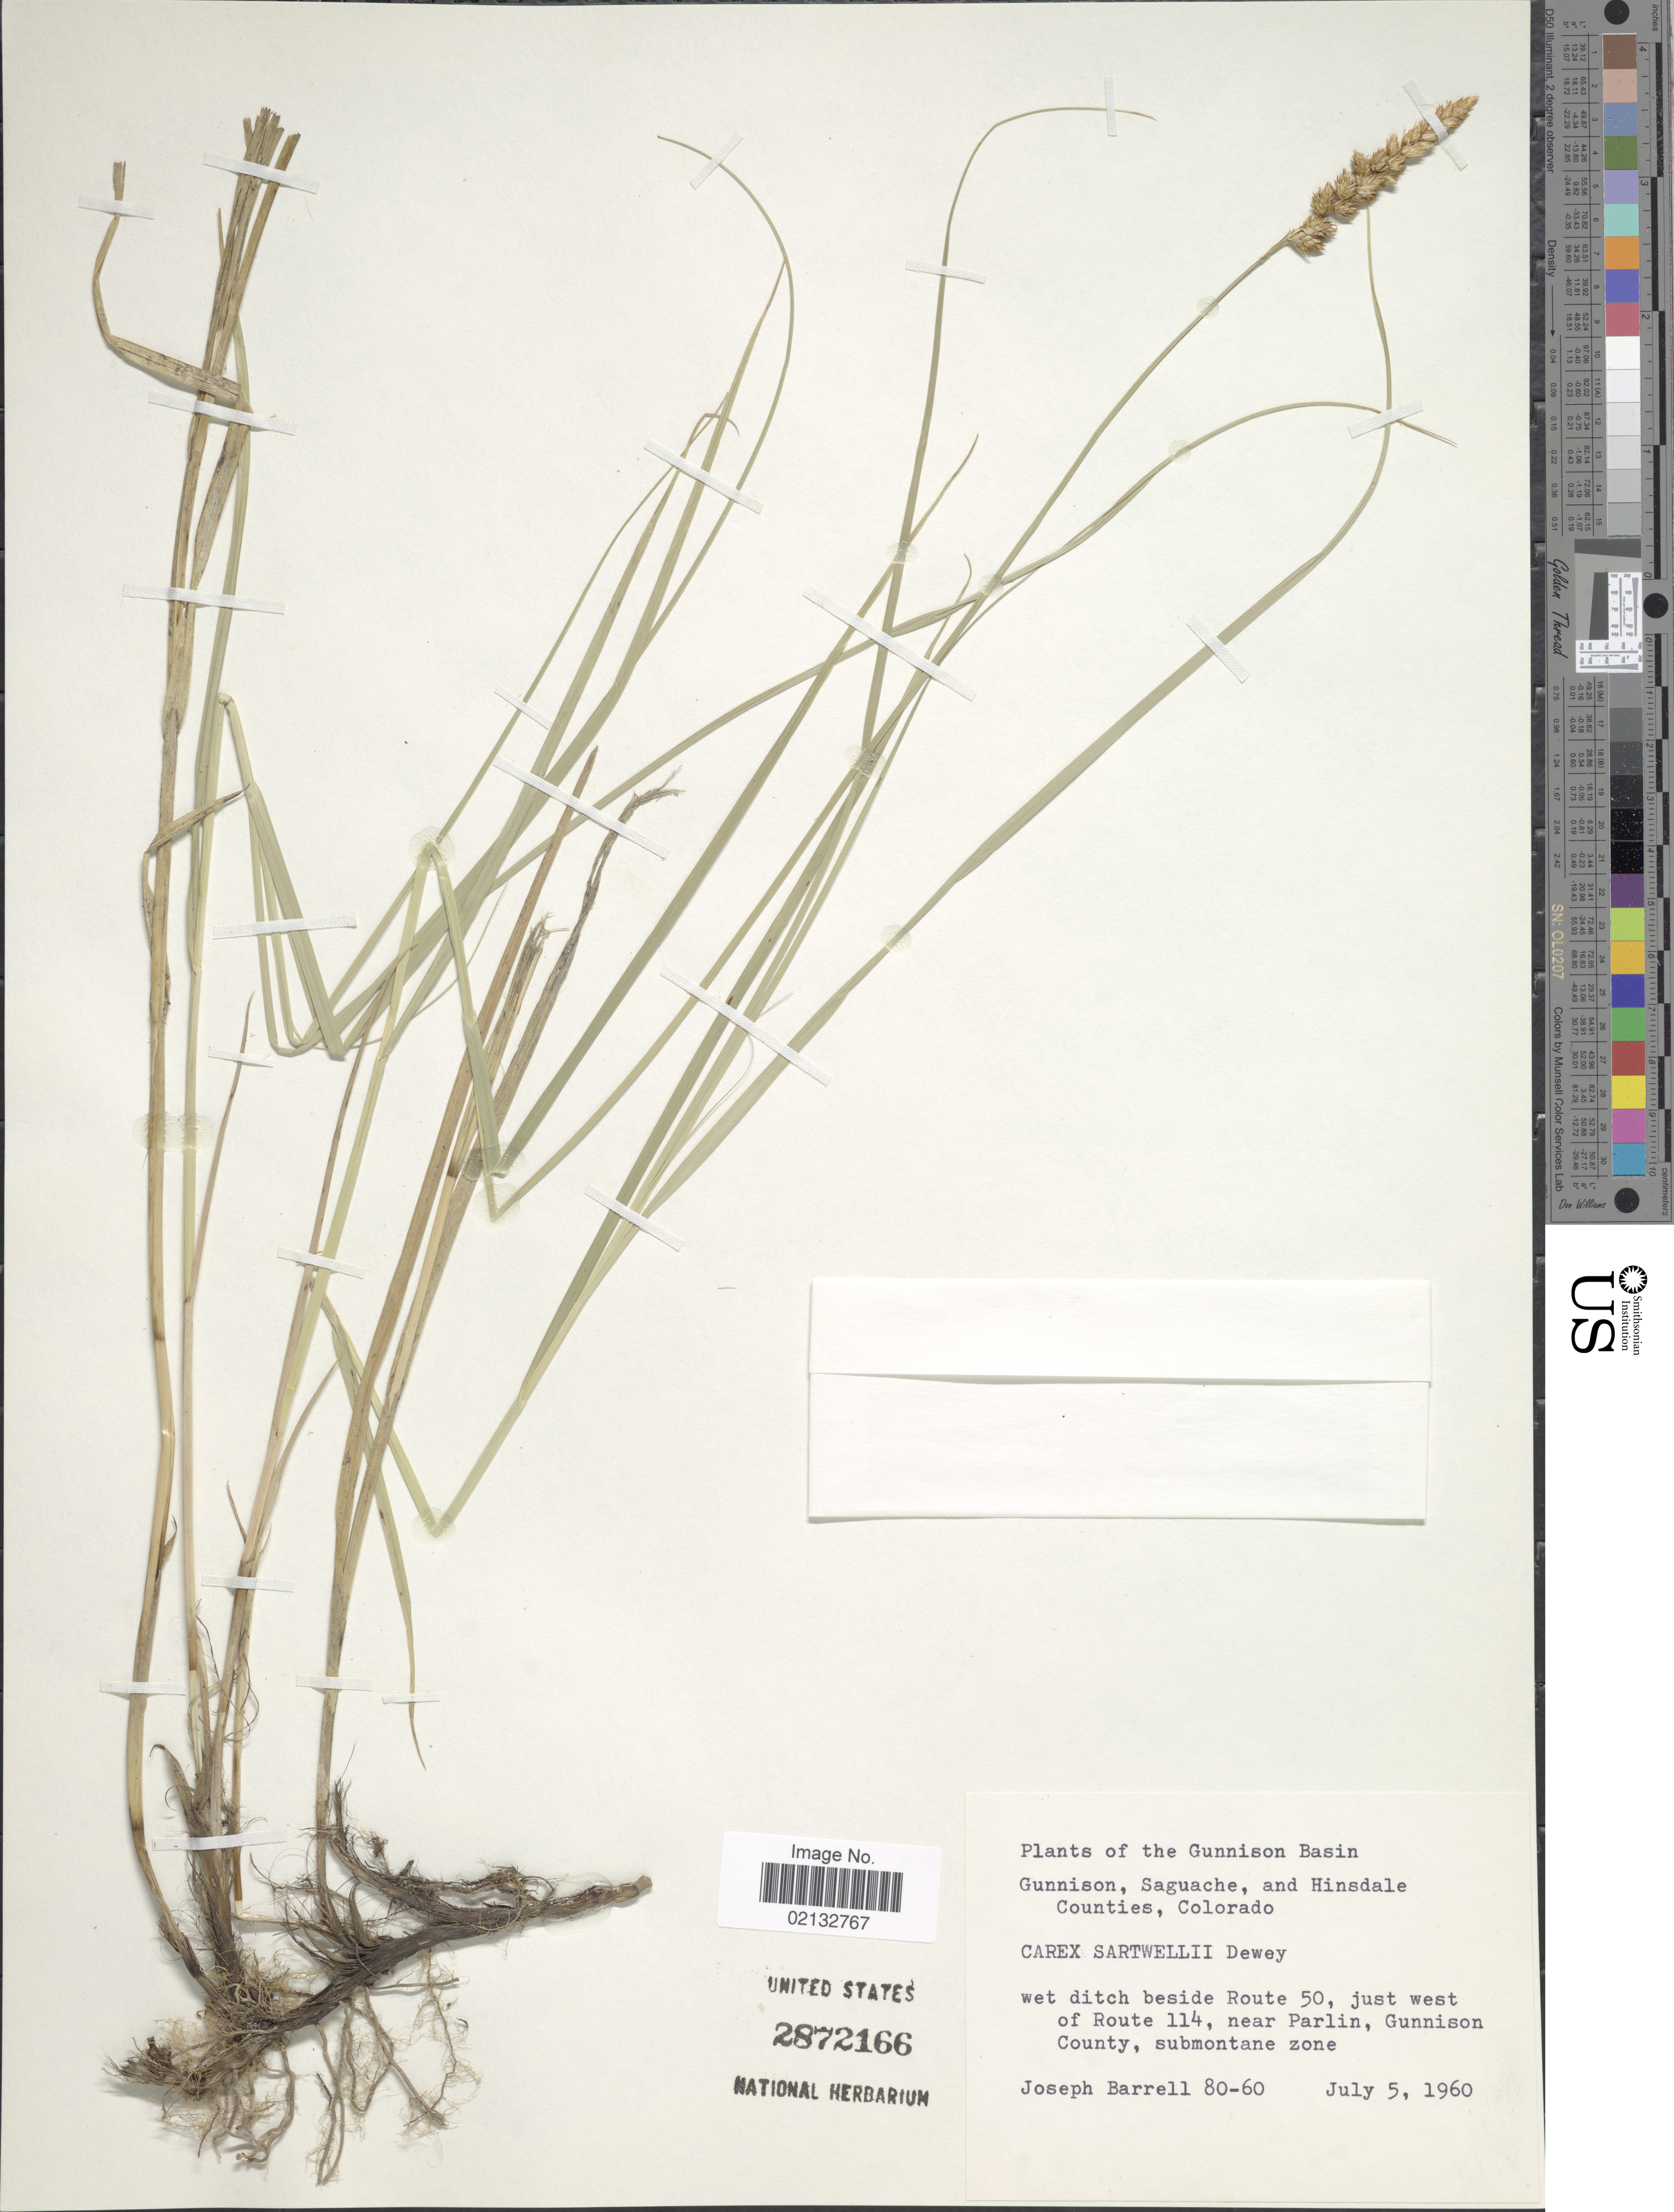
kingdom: Plantae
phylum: Tracheophyta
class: Liliopsida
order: Poales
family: Cyperaceae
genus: Carex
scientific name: Carex sartwellii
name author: Dewey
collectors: J. Barrell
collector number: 80-60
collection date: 1960-07-05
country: United States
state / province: Colorado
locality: Gunnison Bay. beside Route 50, just west of Route 114, near Parlin, Gunnison County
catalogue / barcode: US 2872166